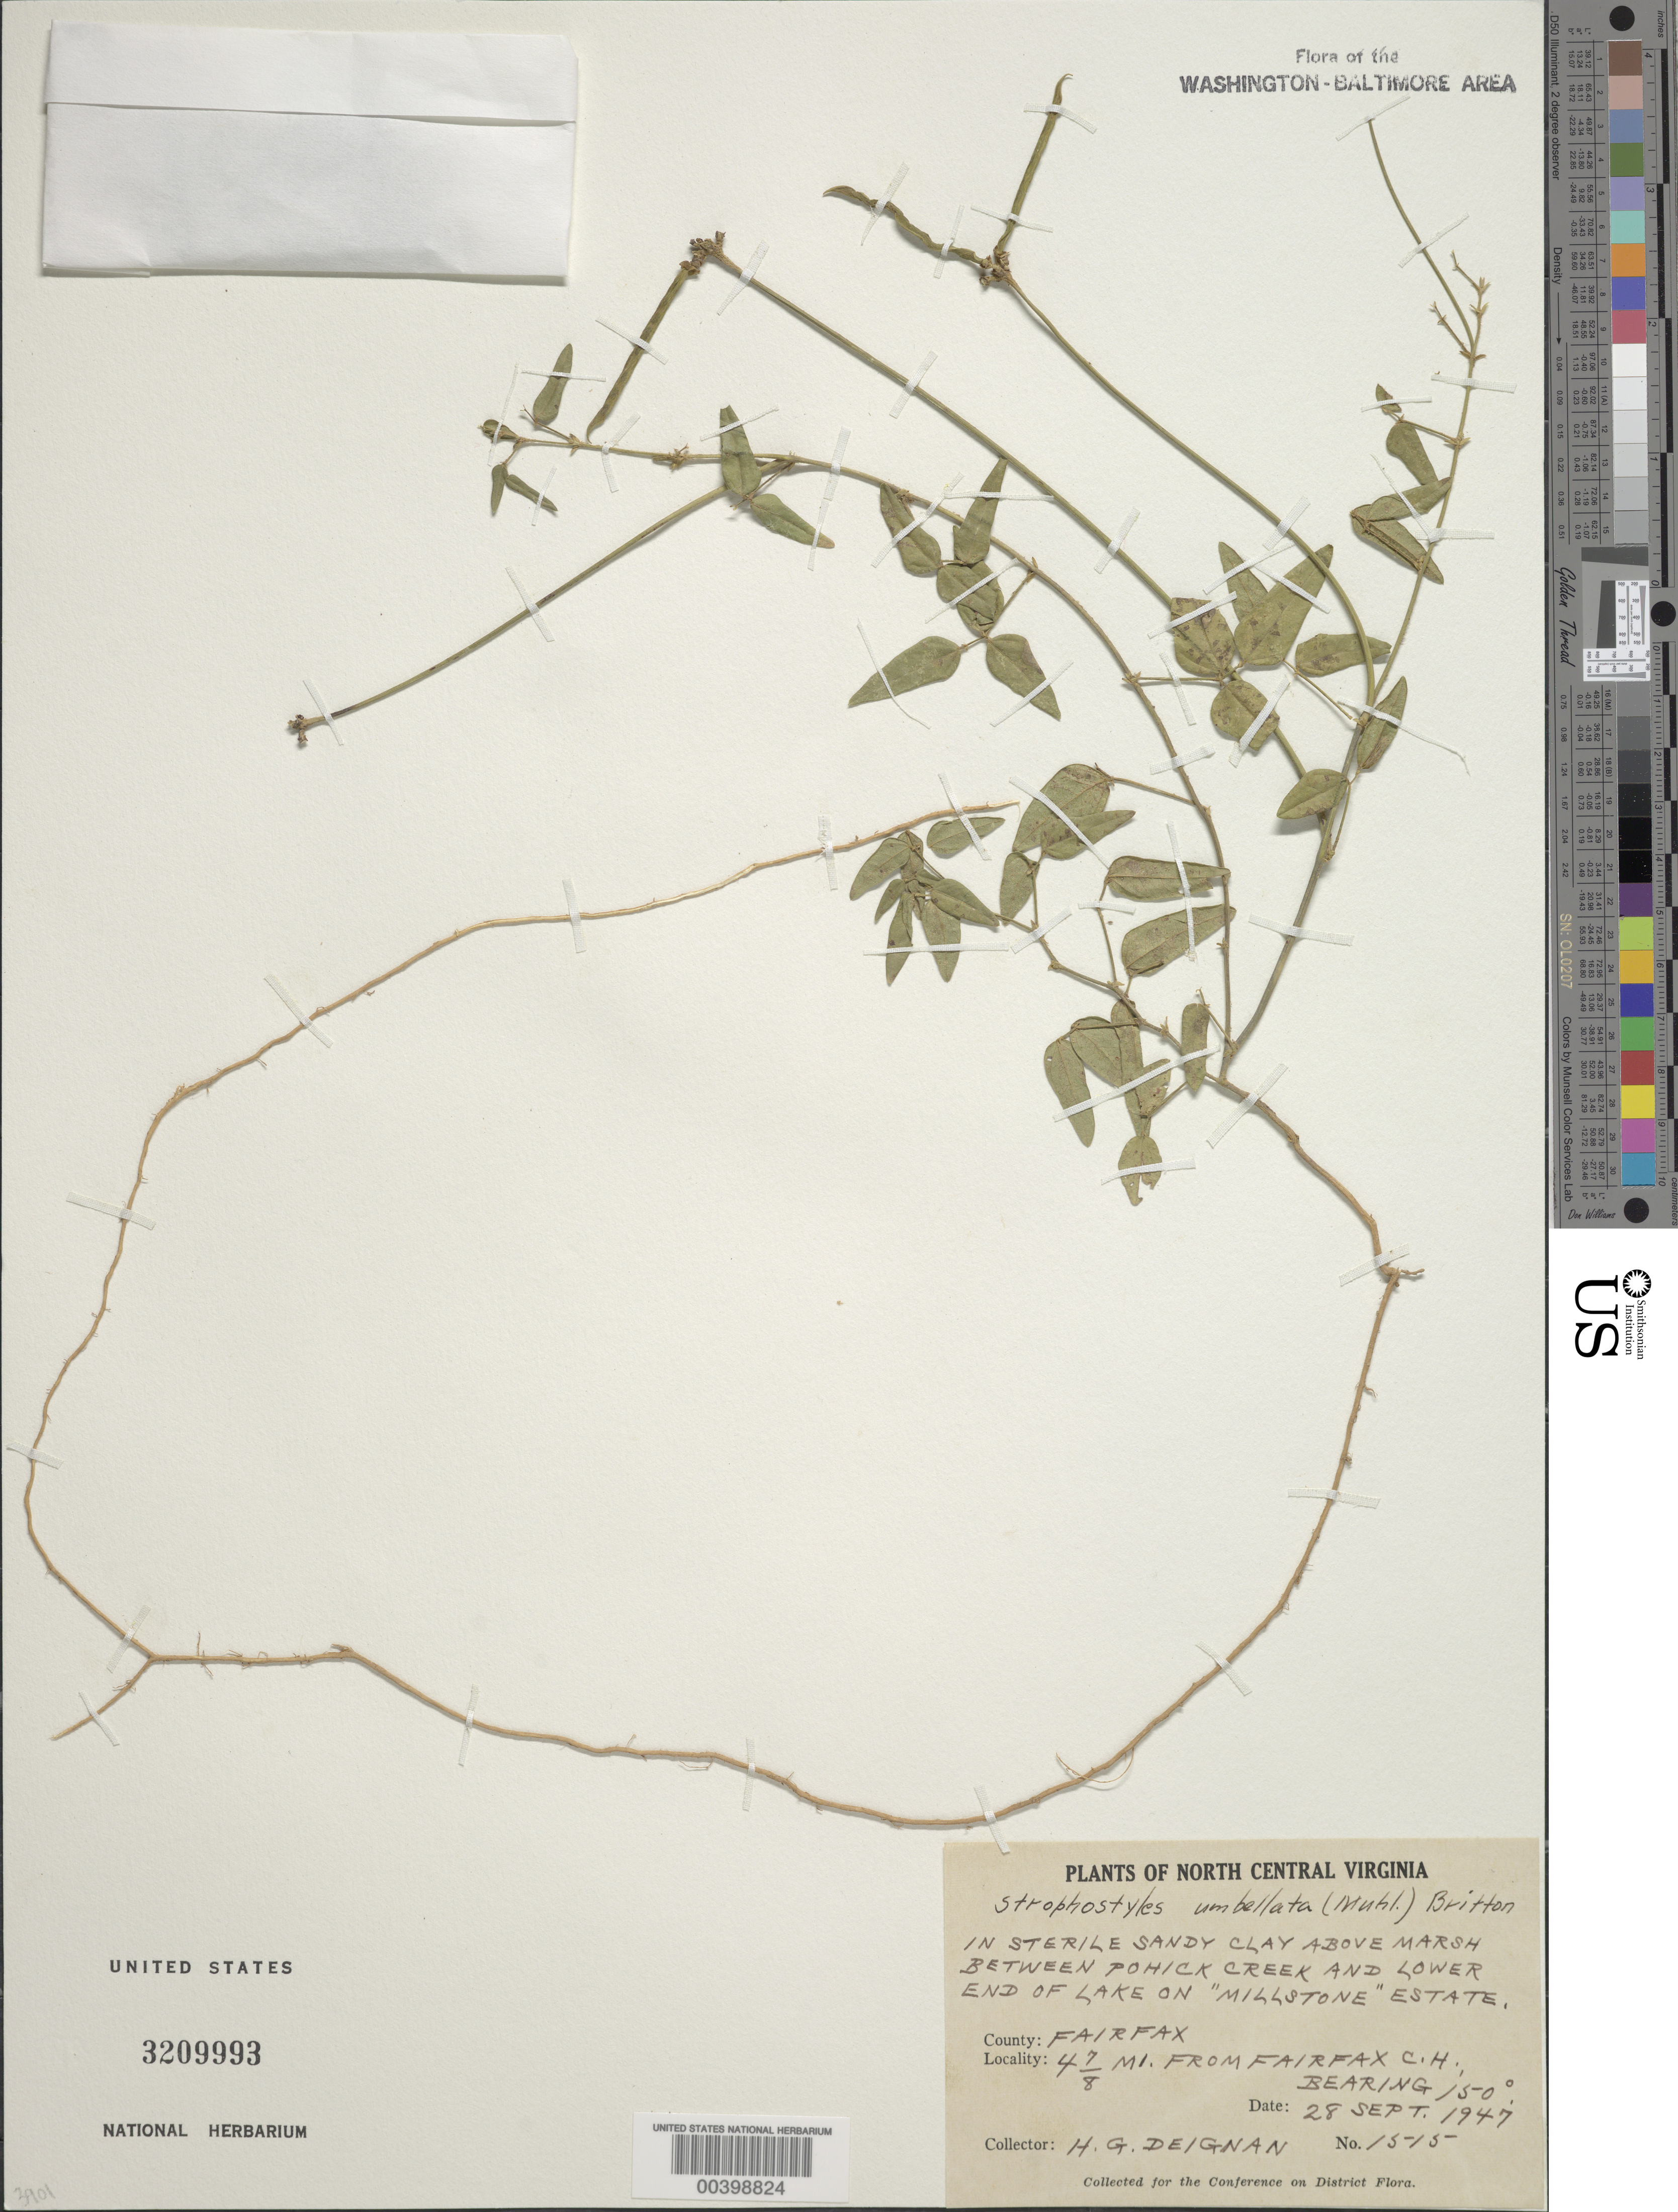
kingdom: Plantae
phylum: Tracheophyta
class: Magnoliopsida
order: Fabales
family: Fabaceae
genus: Strophostyles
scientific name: Strophostyles umbellata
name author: (Muhl. ex Willd.) Britton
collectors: H. Deignan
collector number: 1515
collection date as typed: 28 Sep 1947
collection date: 1947-09-28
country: United States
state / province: Virginia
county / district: Fairfax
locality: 4 7/8 mi. from Fairfax County Courthouse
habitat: In old field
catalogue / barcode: US 3209993